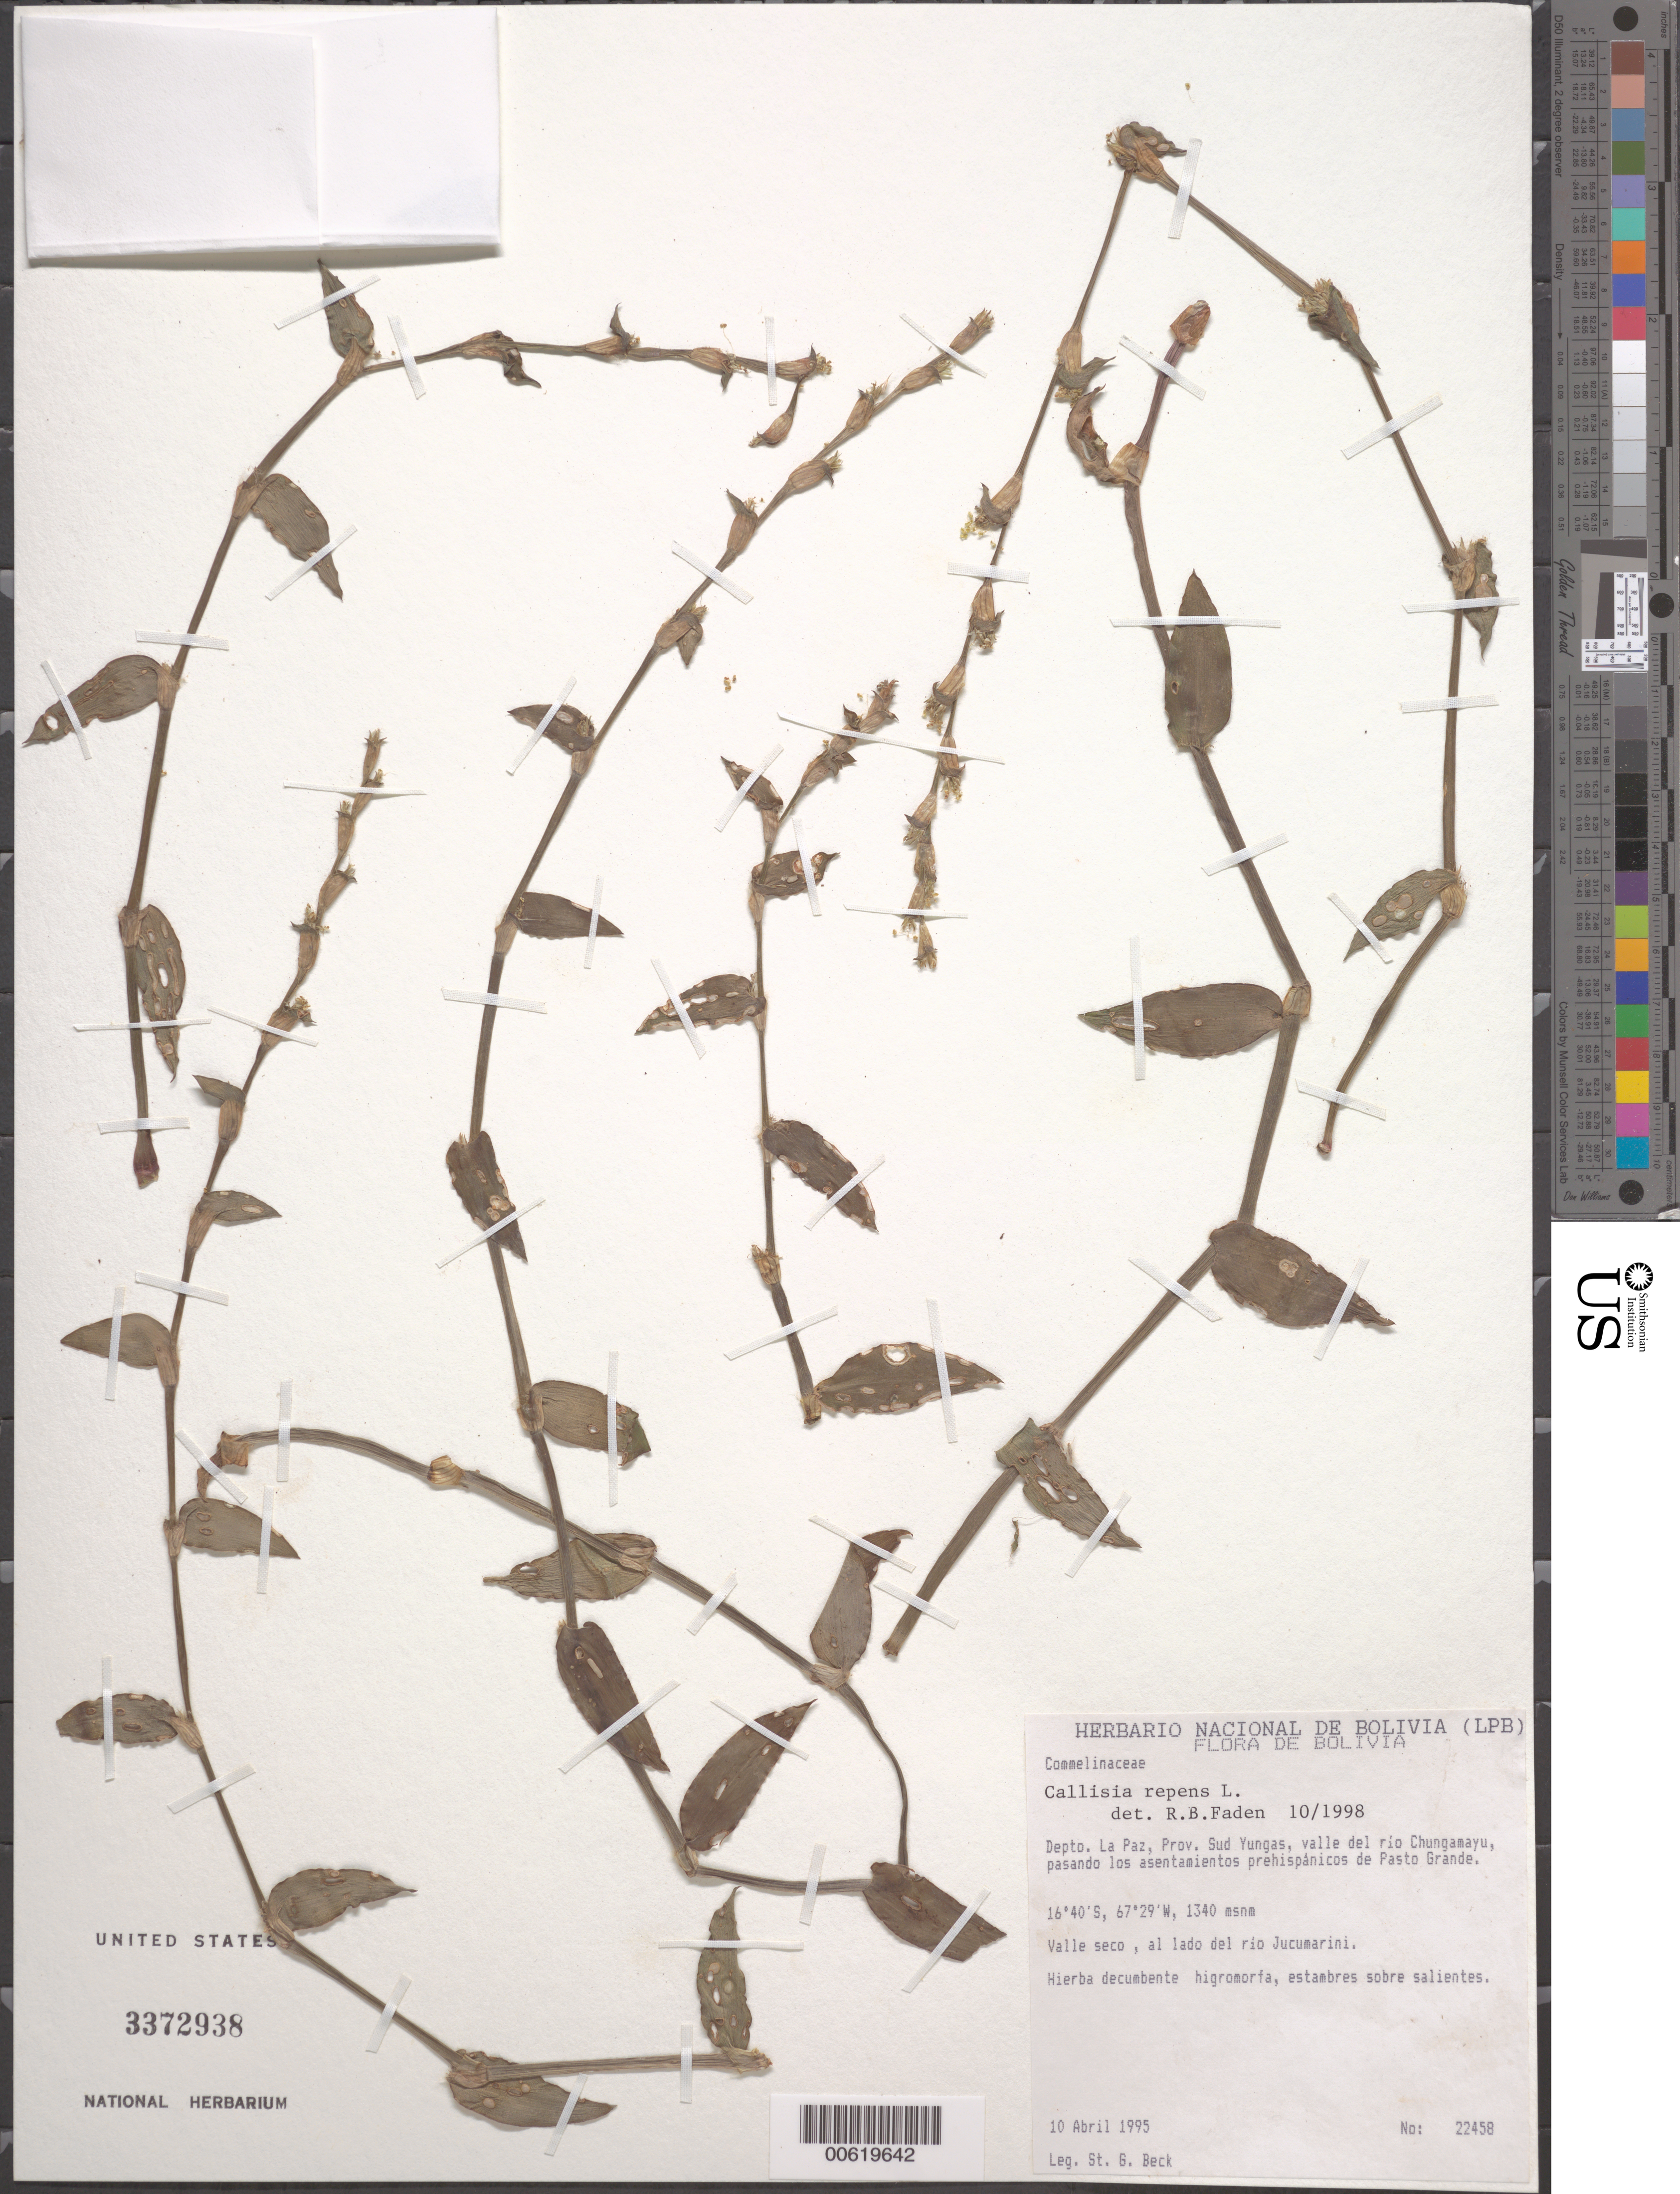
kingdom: Plantae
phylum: Tracheophyta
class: Liliopsida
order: Commelinales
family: Commelinaceae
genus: Callisia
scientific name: Callisia repens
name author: (Jacq.) L.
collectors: S. G. Beck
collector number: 22458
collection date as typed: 10 Apr 1995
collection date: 1995-04-10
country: Bolivia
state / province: La Paz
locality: Sud Yungas, Valle del Rio Chungamay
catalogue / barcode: US 3372938